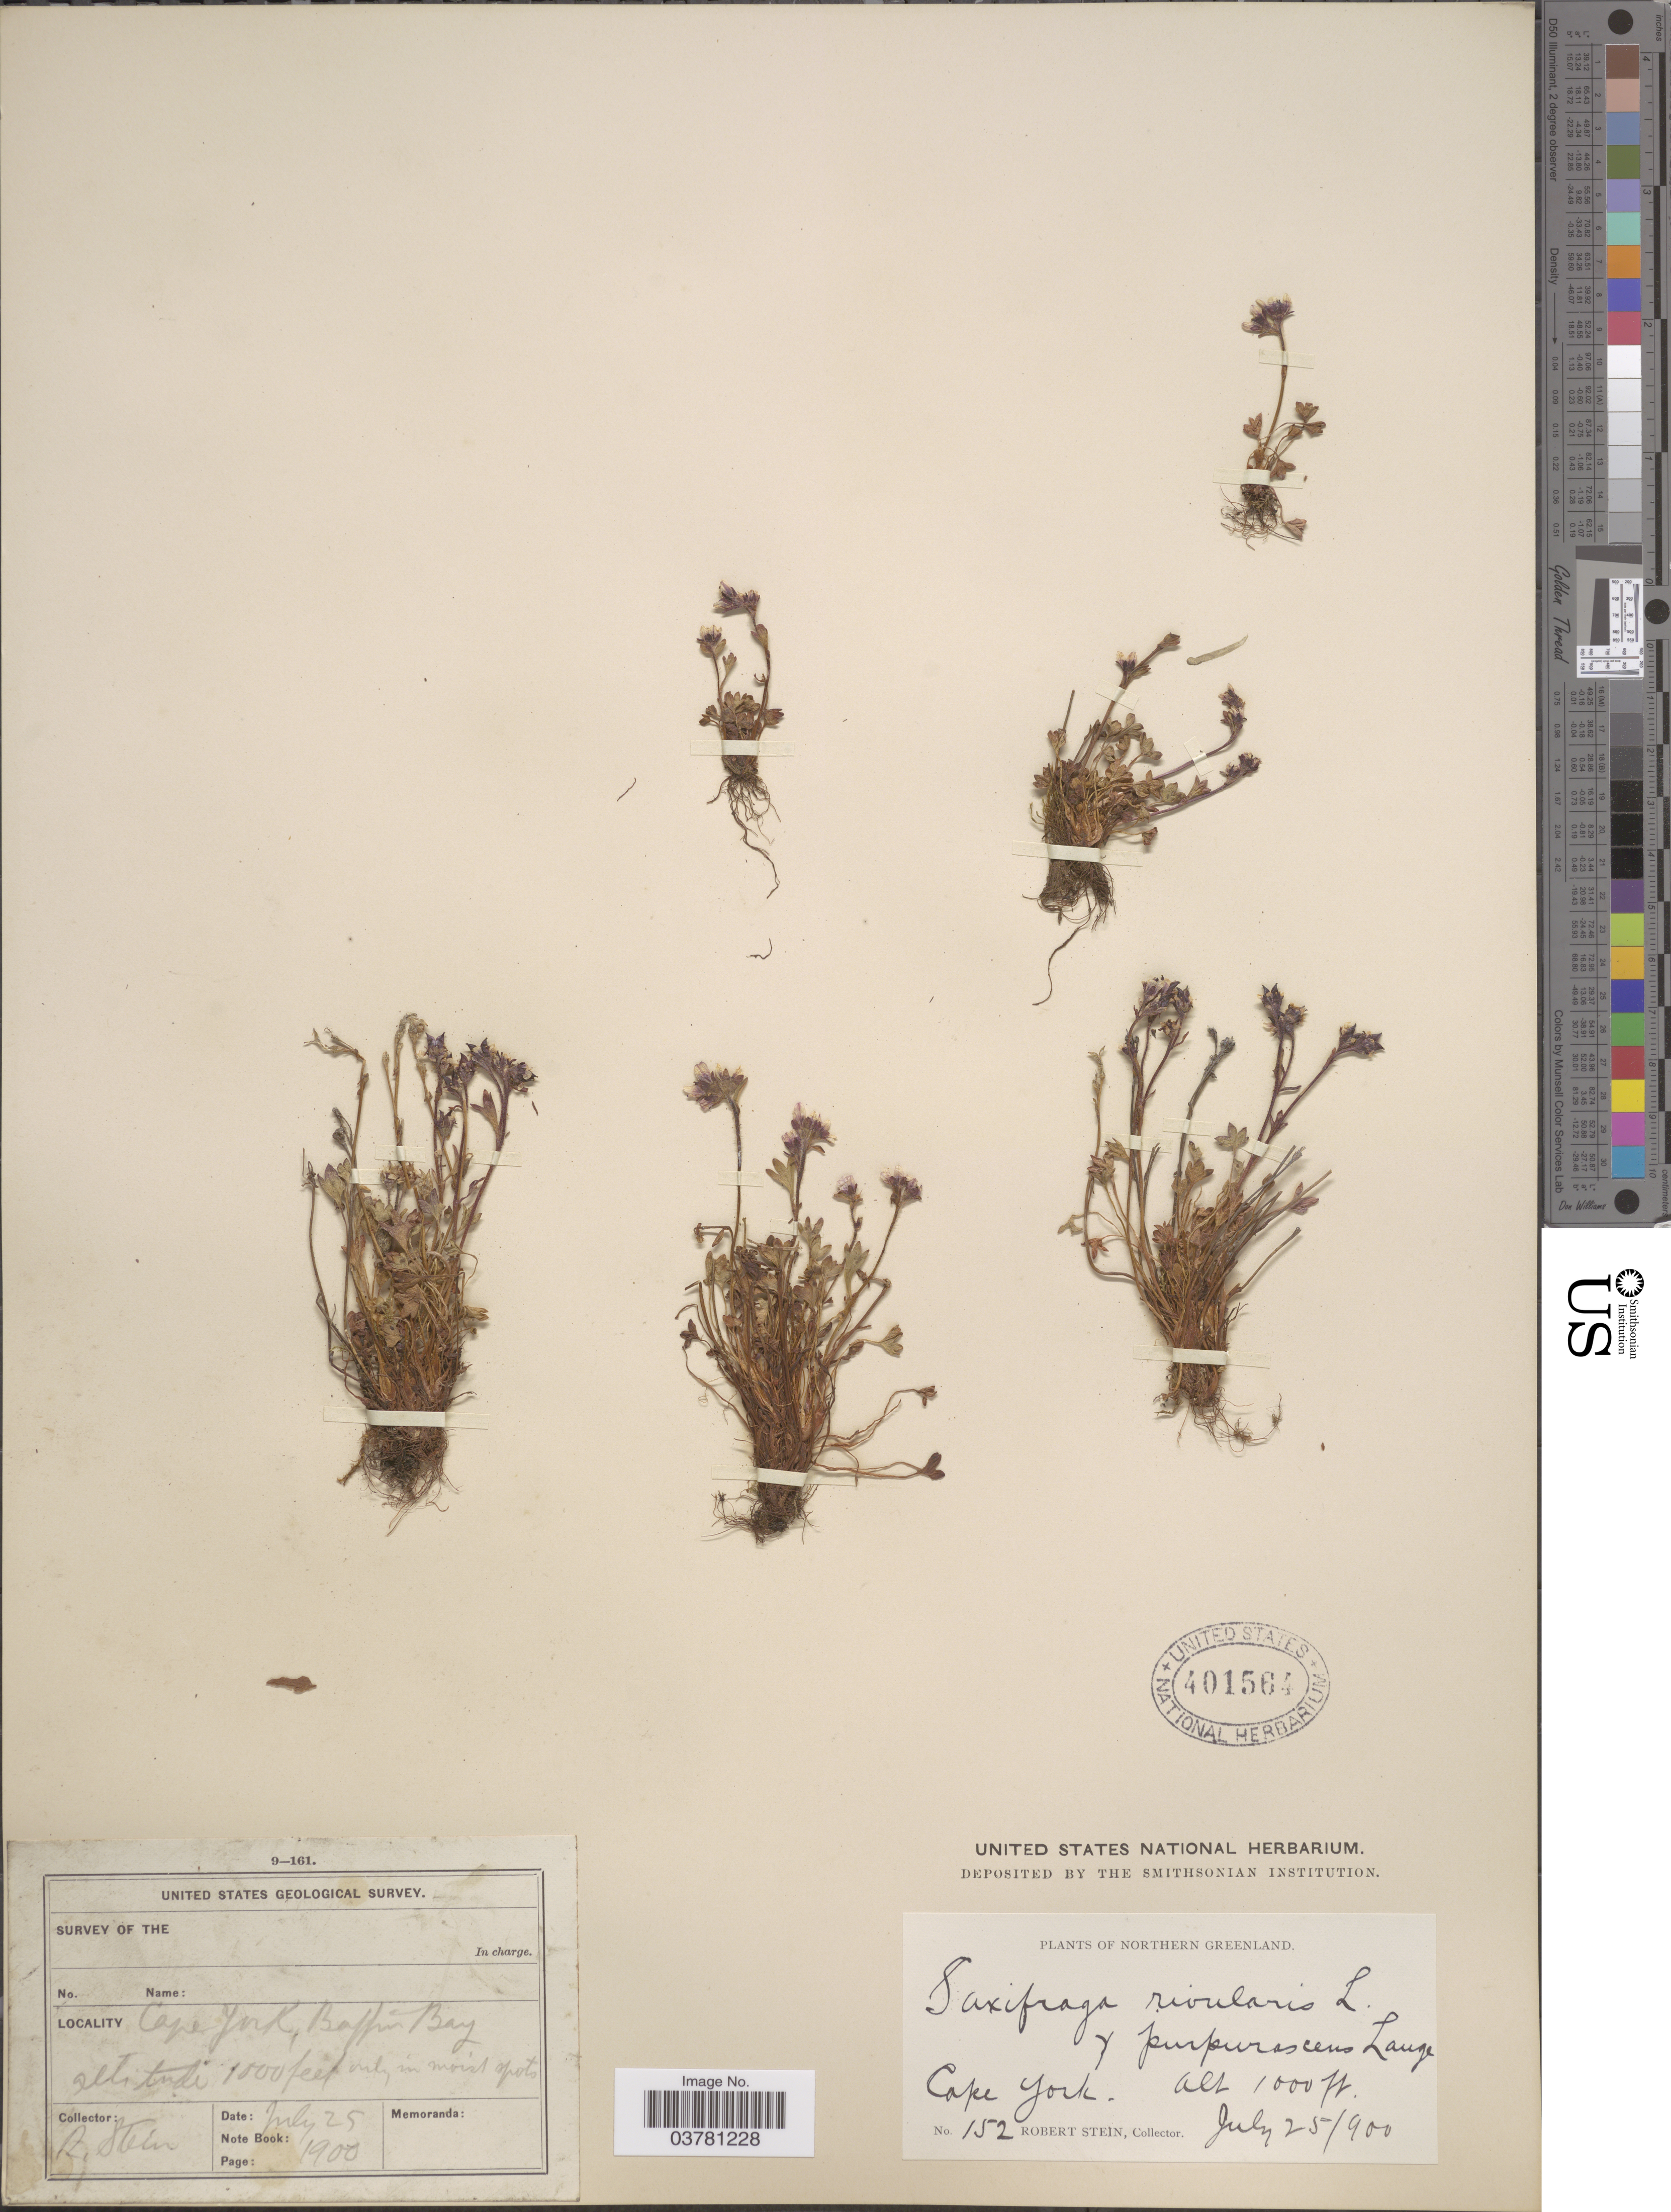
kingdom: Plantae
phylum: Tracheophyta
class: Magnoliopsida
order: Saxifragales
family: Saxifragaceae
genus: Saxifraga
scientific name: Saxifraga rivularis f. hyperborea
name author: (R. Br.) Hook.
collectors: R. Stein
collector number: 152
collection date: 1900-07-25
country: Greenland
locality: Northern Greenland. Cape York.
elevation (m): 305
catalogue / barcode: US 401564